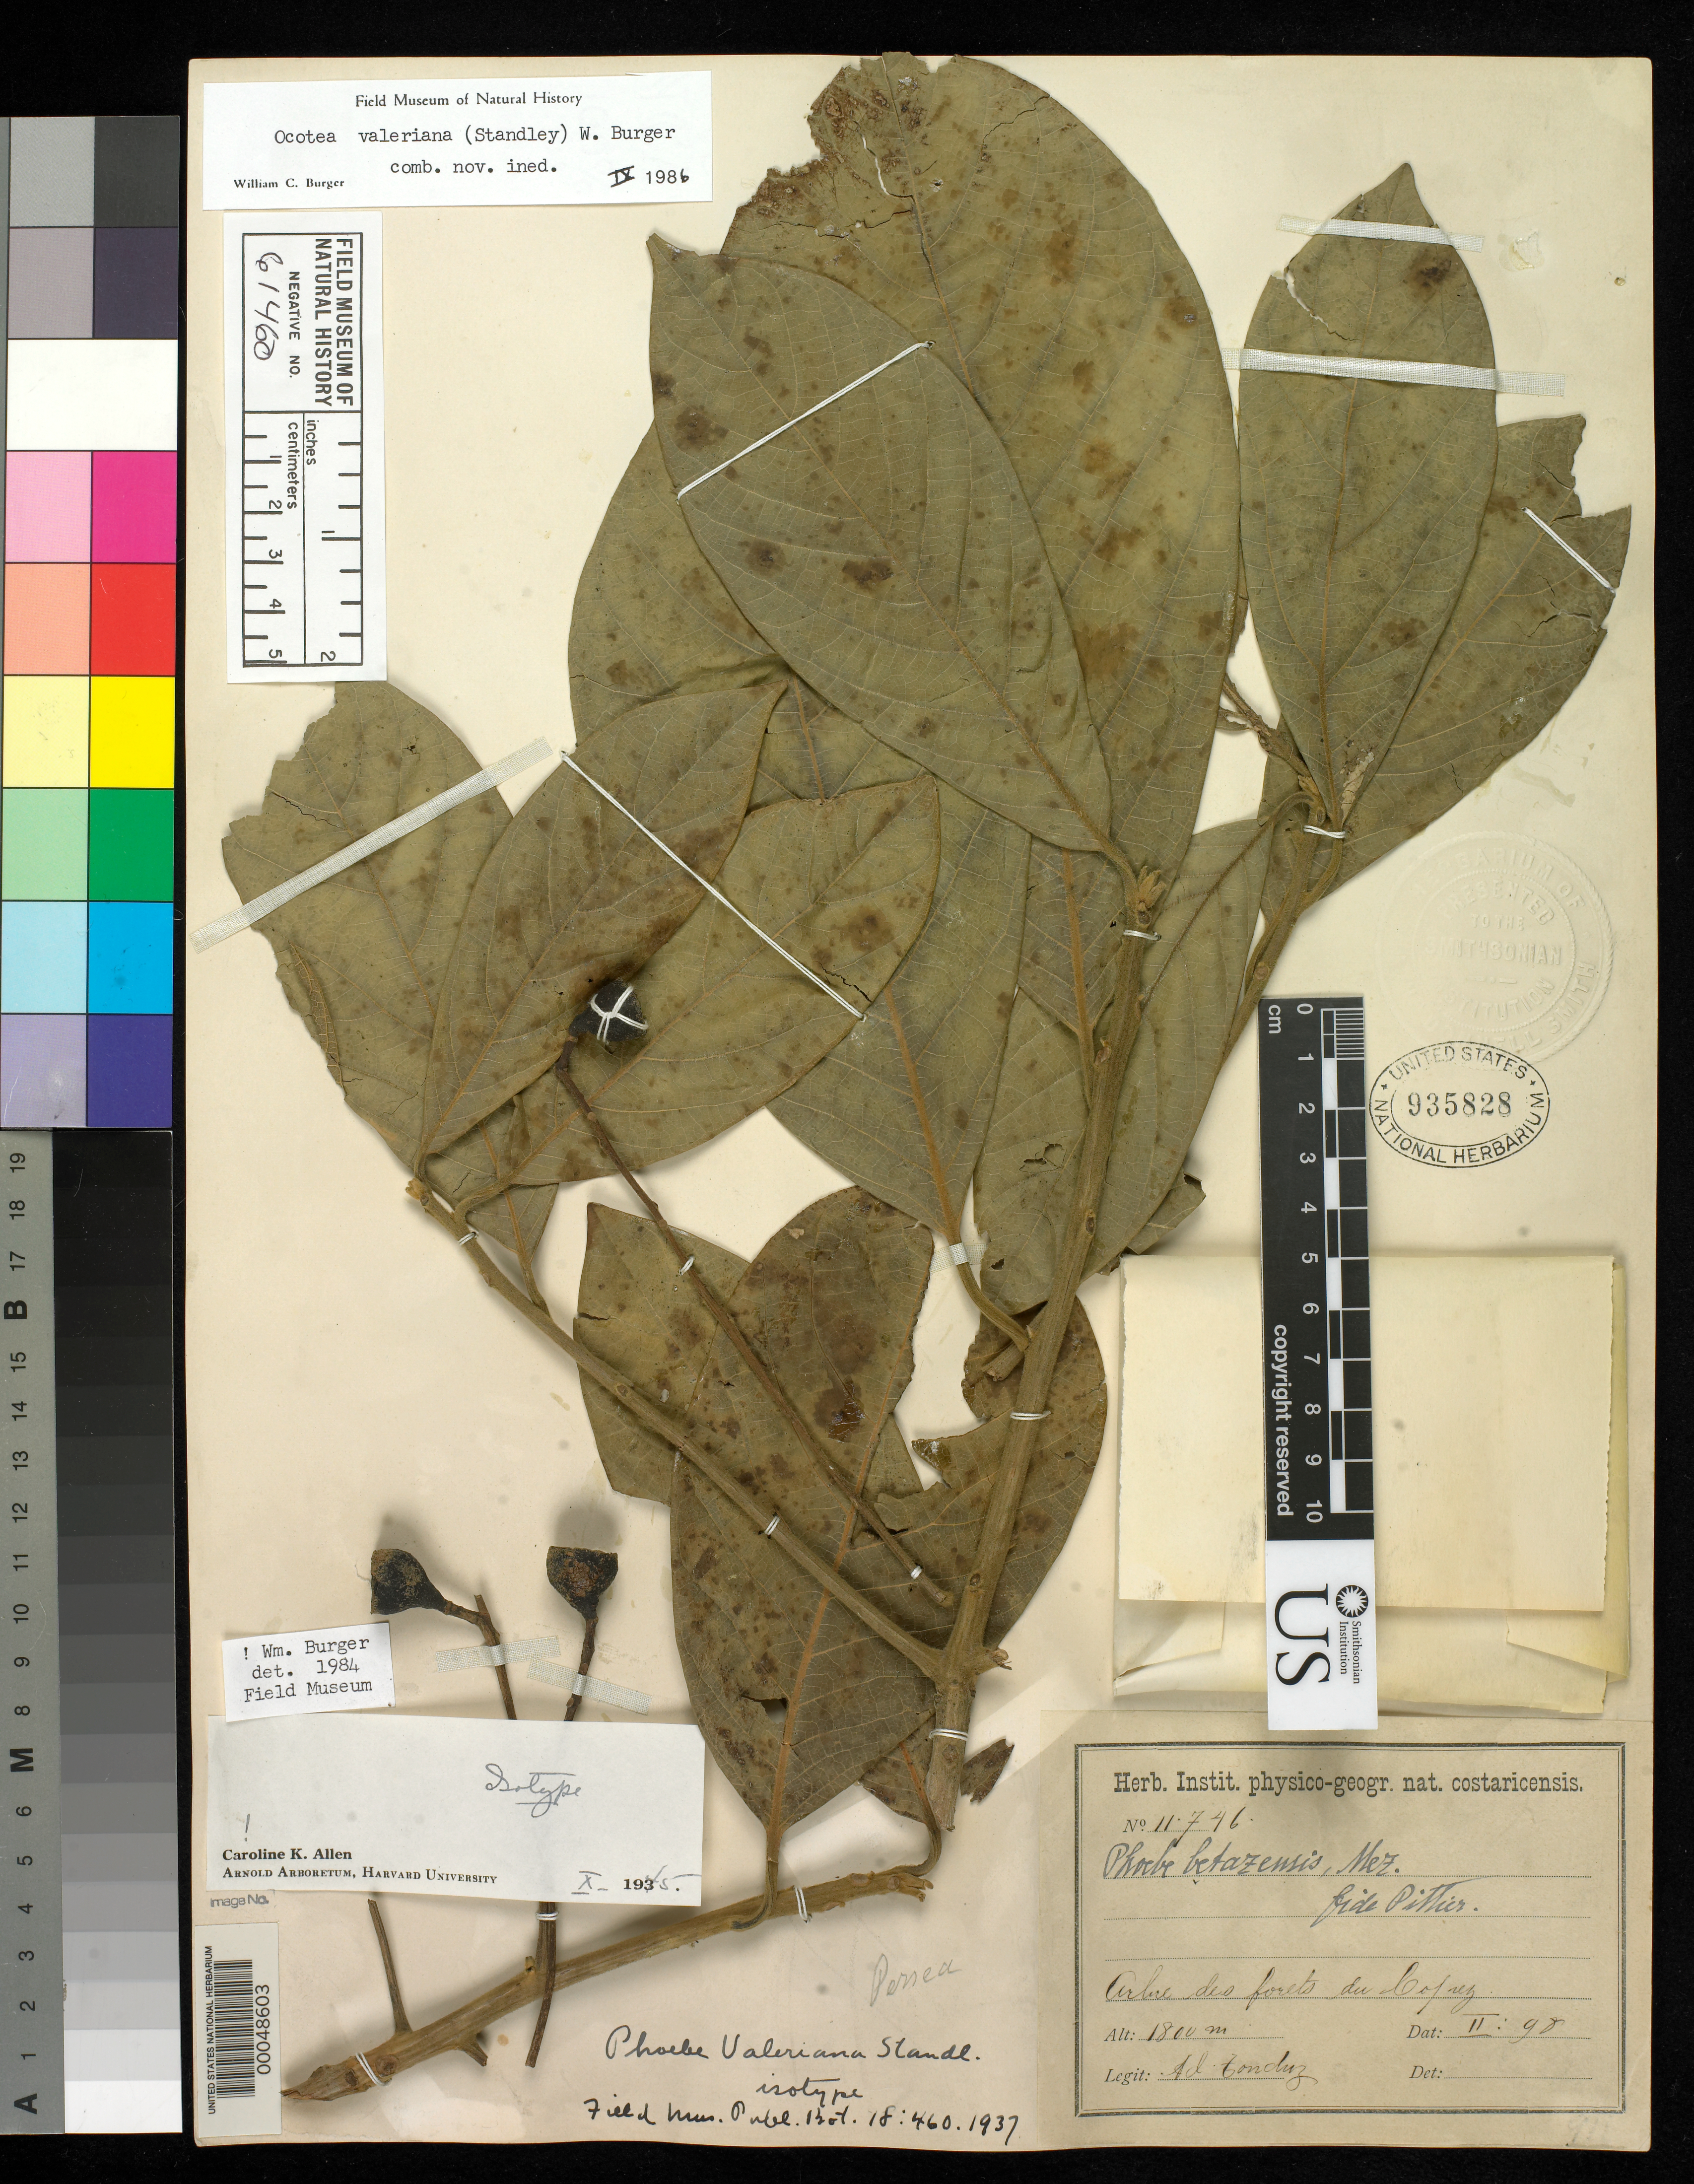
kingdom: Plantae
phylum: Tracheophyta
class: Magnoliopsida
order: Laurales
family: Lauraceae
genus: Phoebe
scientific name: Phoebe valeriana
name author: Standl.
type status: Isotype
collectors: A. Tonduz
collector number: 11746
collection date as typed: Feb 1898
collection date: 1898-02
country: Costa Rica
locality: Forets du Copey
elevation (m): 1800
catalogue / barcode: US 935828